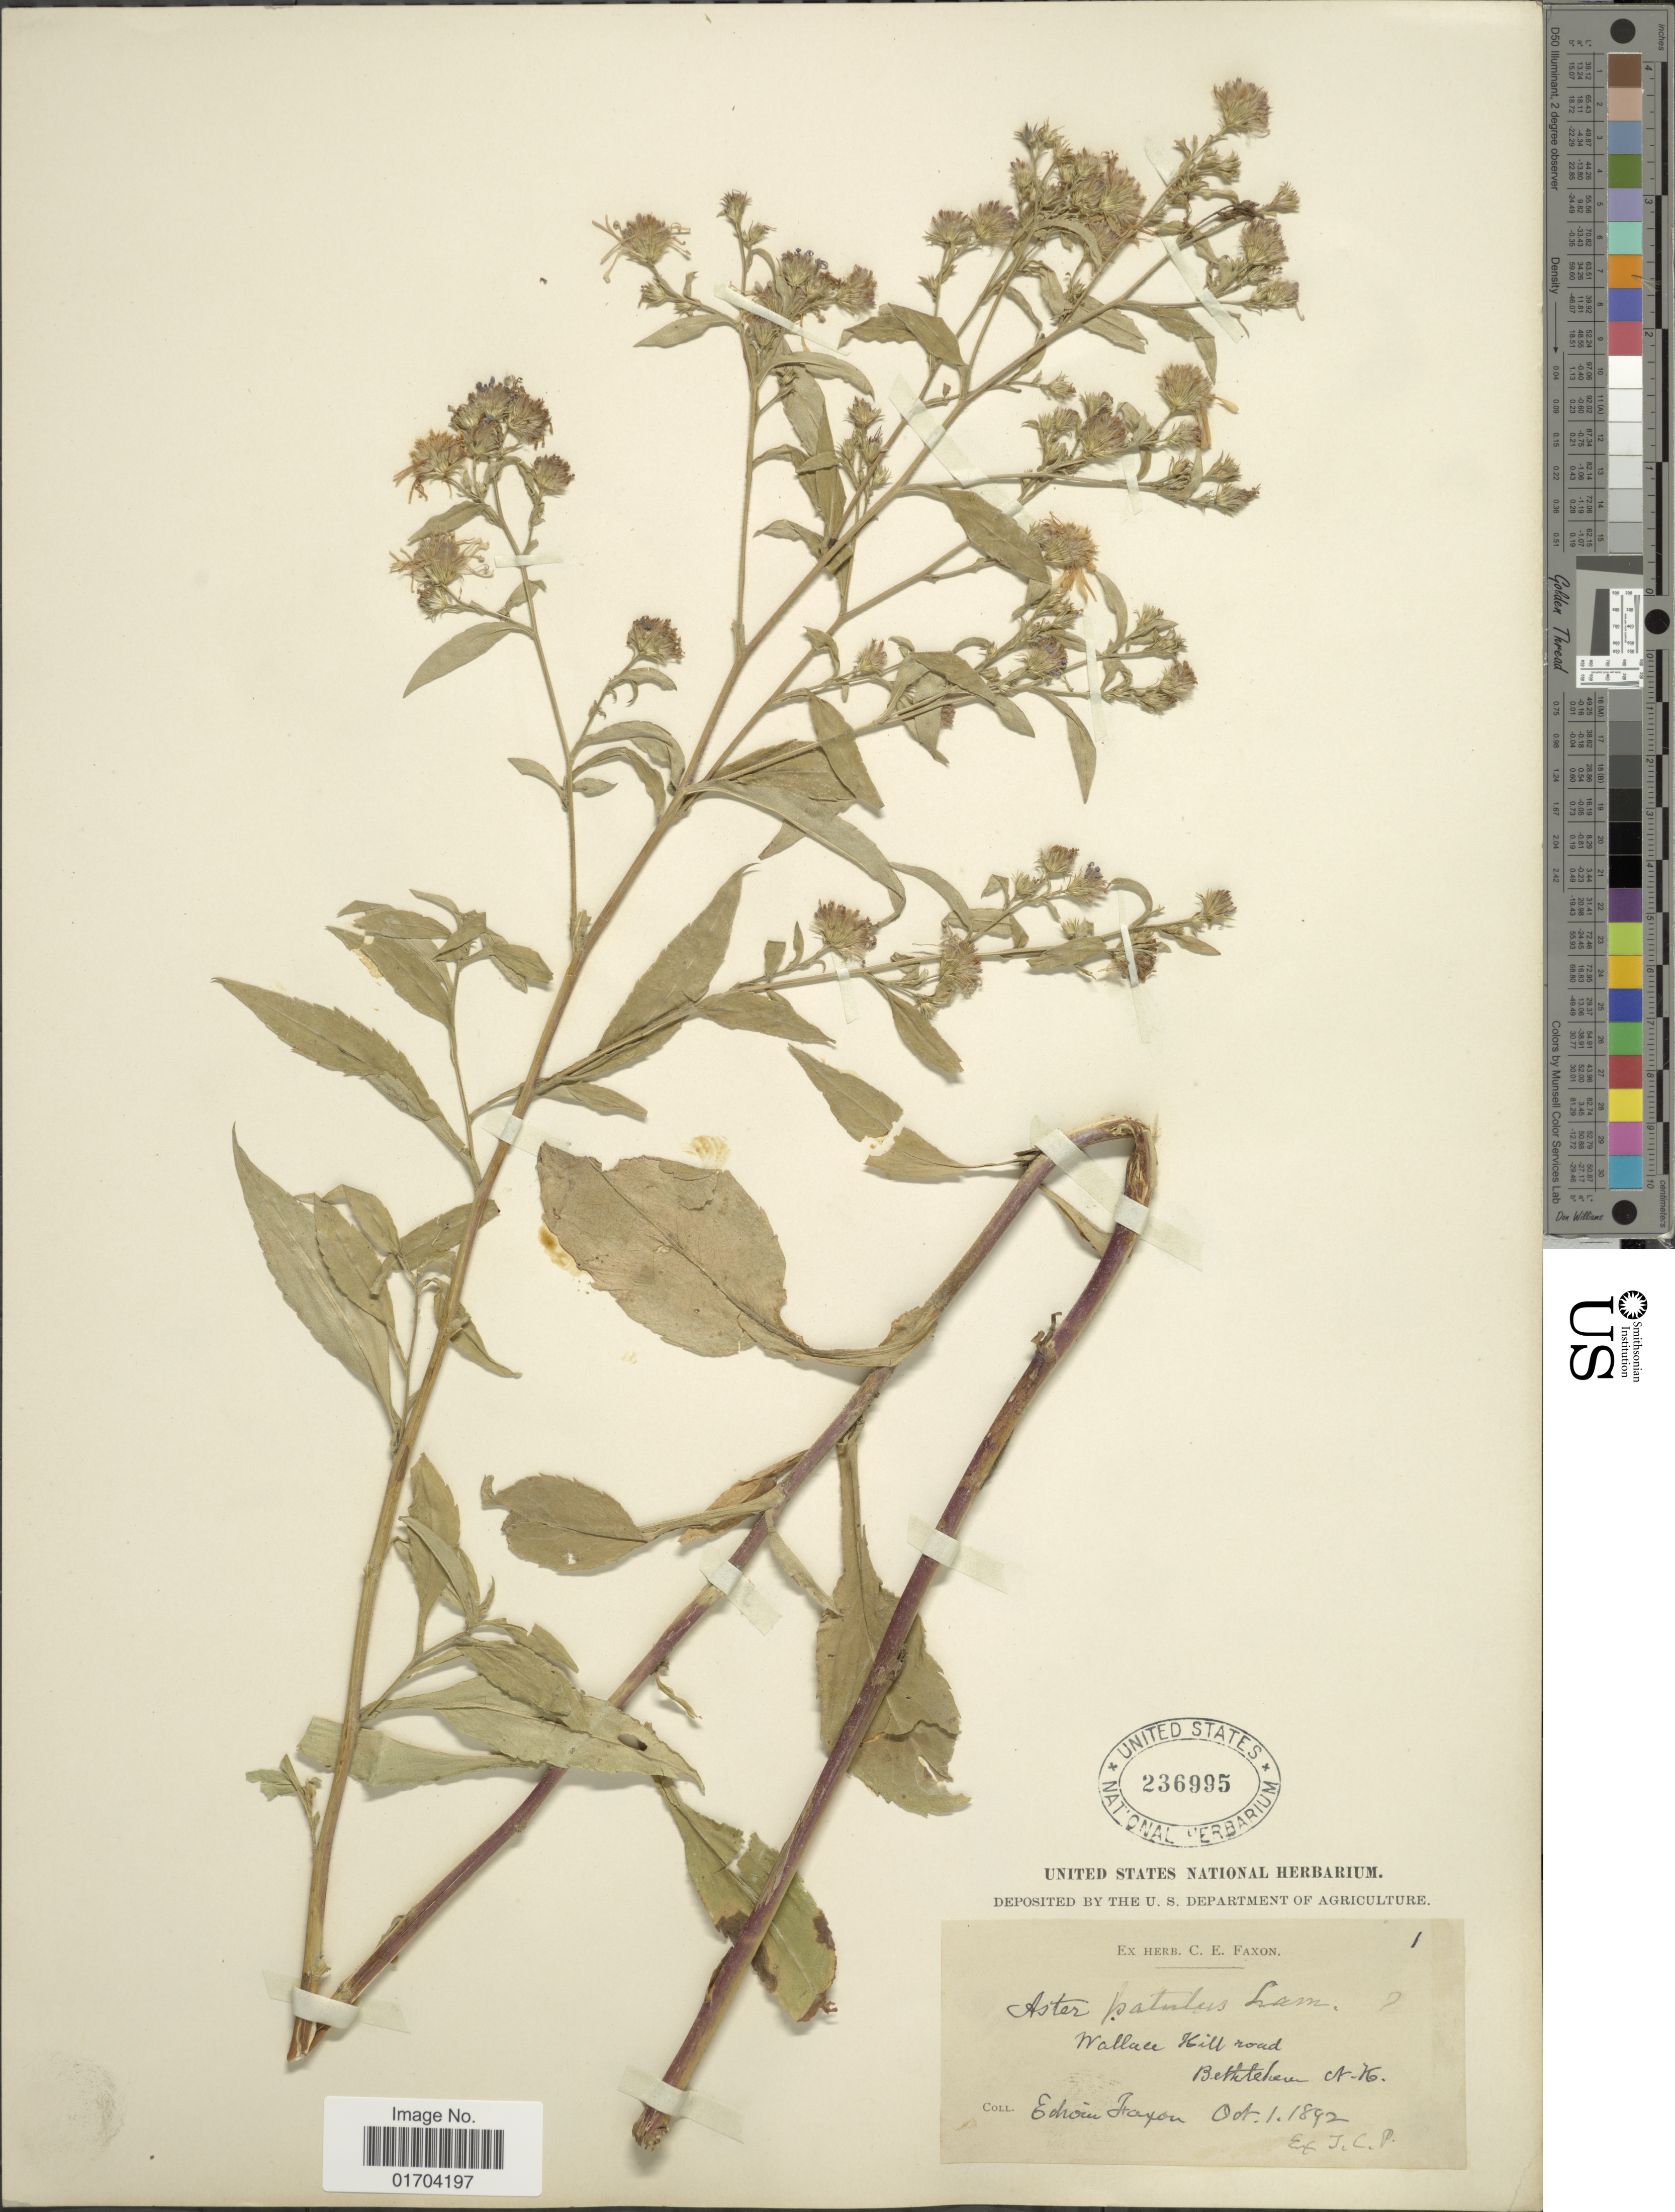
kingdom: Plantae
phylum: Tracheophyta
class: Magnoliopsida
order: Asterales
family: Asteraceae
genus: Symphyotrichum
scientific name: Symphyotrichum sp.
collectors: E. Faxon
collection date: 1892-10-01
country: United States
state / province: New Hampshire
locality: Wallace Kill road, Bethlehem.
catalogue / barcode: US 236695